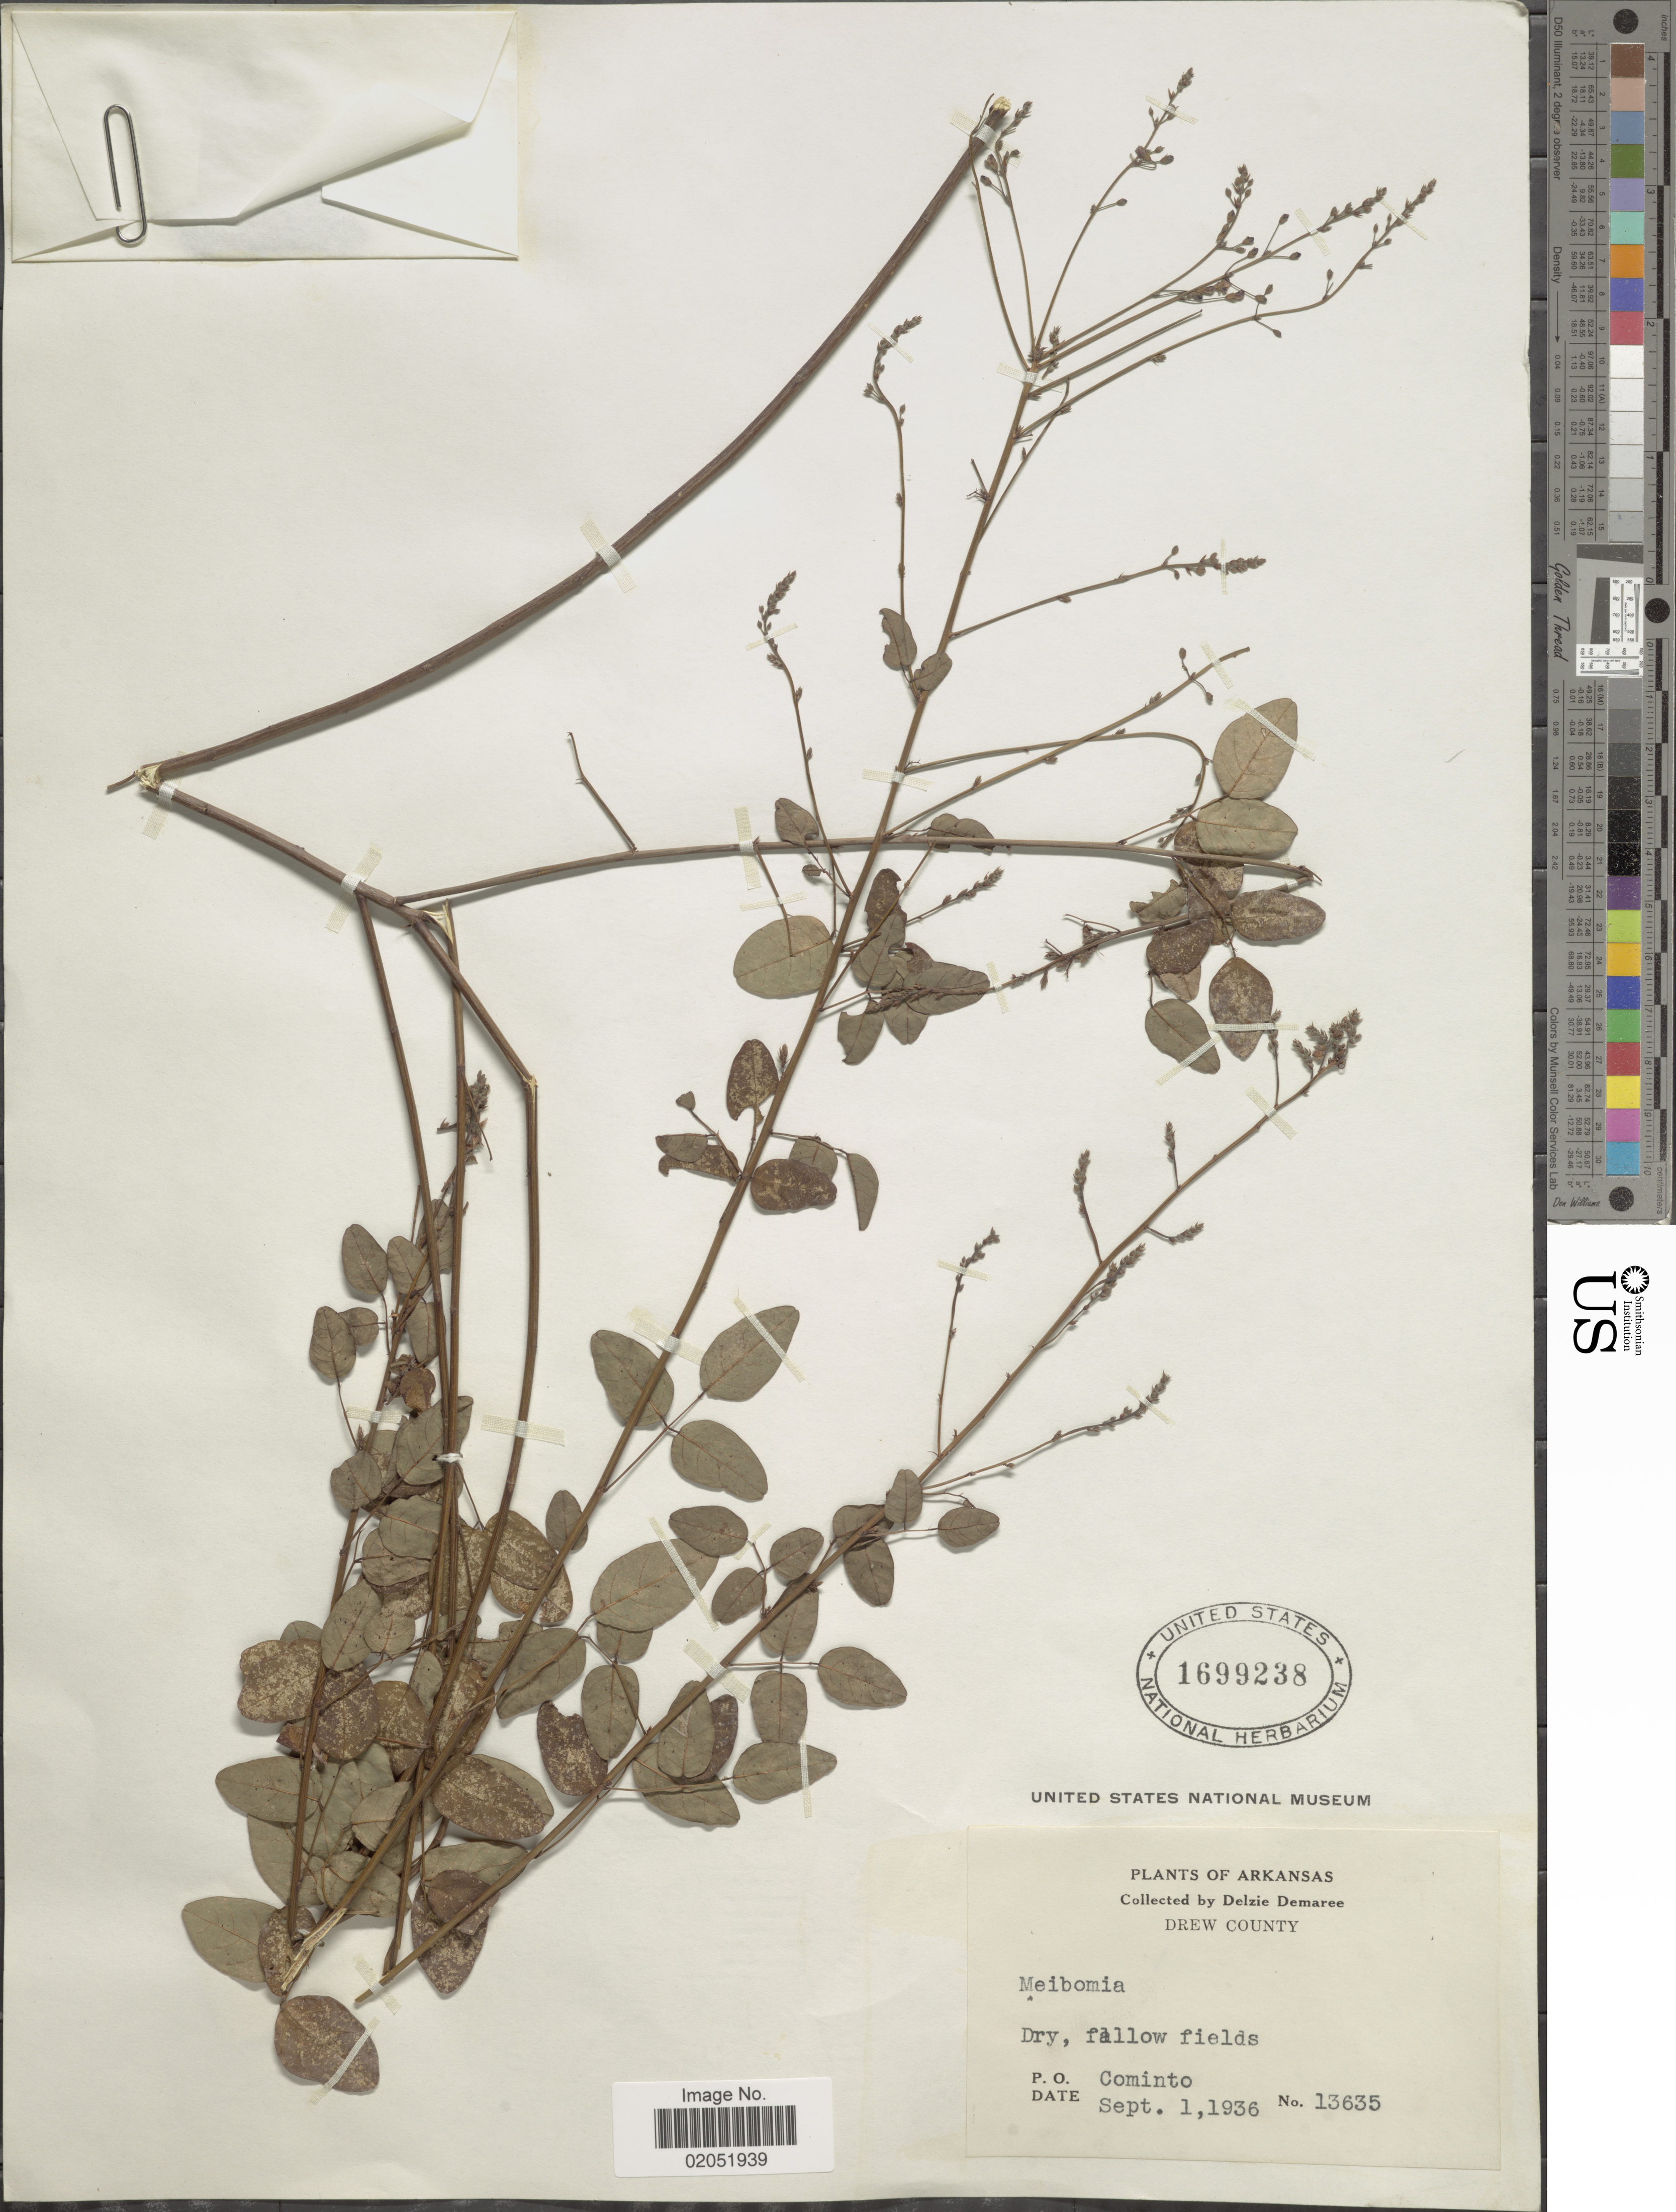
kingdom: Plantae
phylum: Tracheophyta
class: Magnoliopsida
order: Fabales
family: Fabaceae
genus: Desmodium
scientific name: Desmodium sp.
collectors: D. Demaree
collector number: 13635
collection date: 1936-09-01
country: United States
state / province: Arkansas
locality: Arkansas, Drew County. P.O. Cominto.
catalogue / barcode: US 1699238